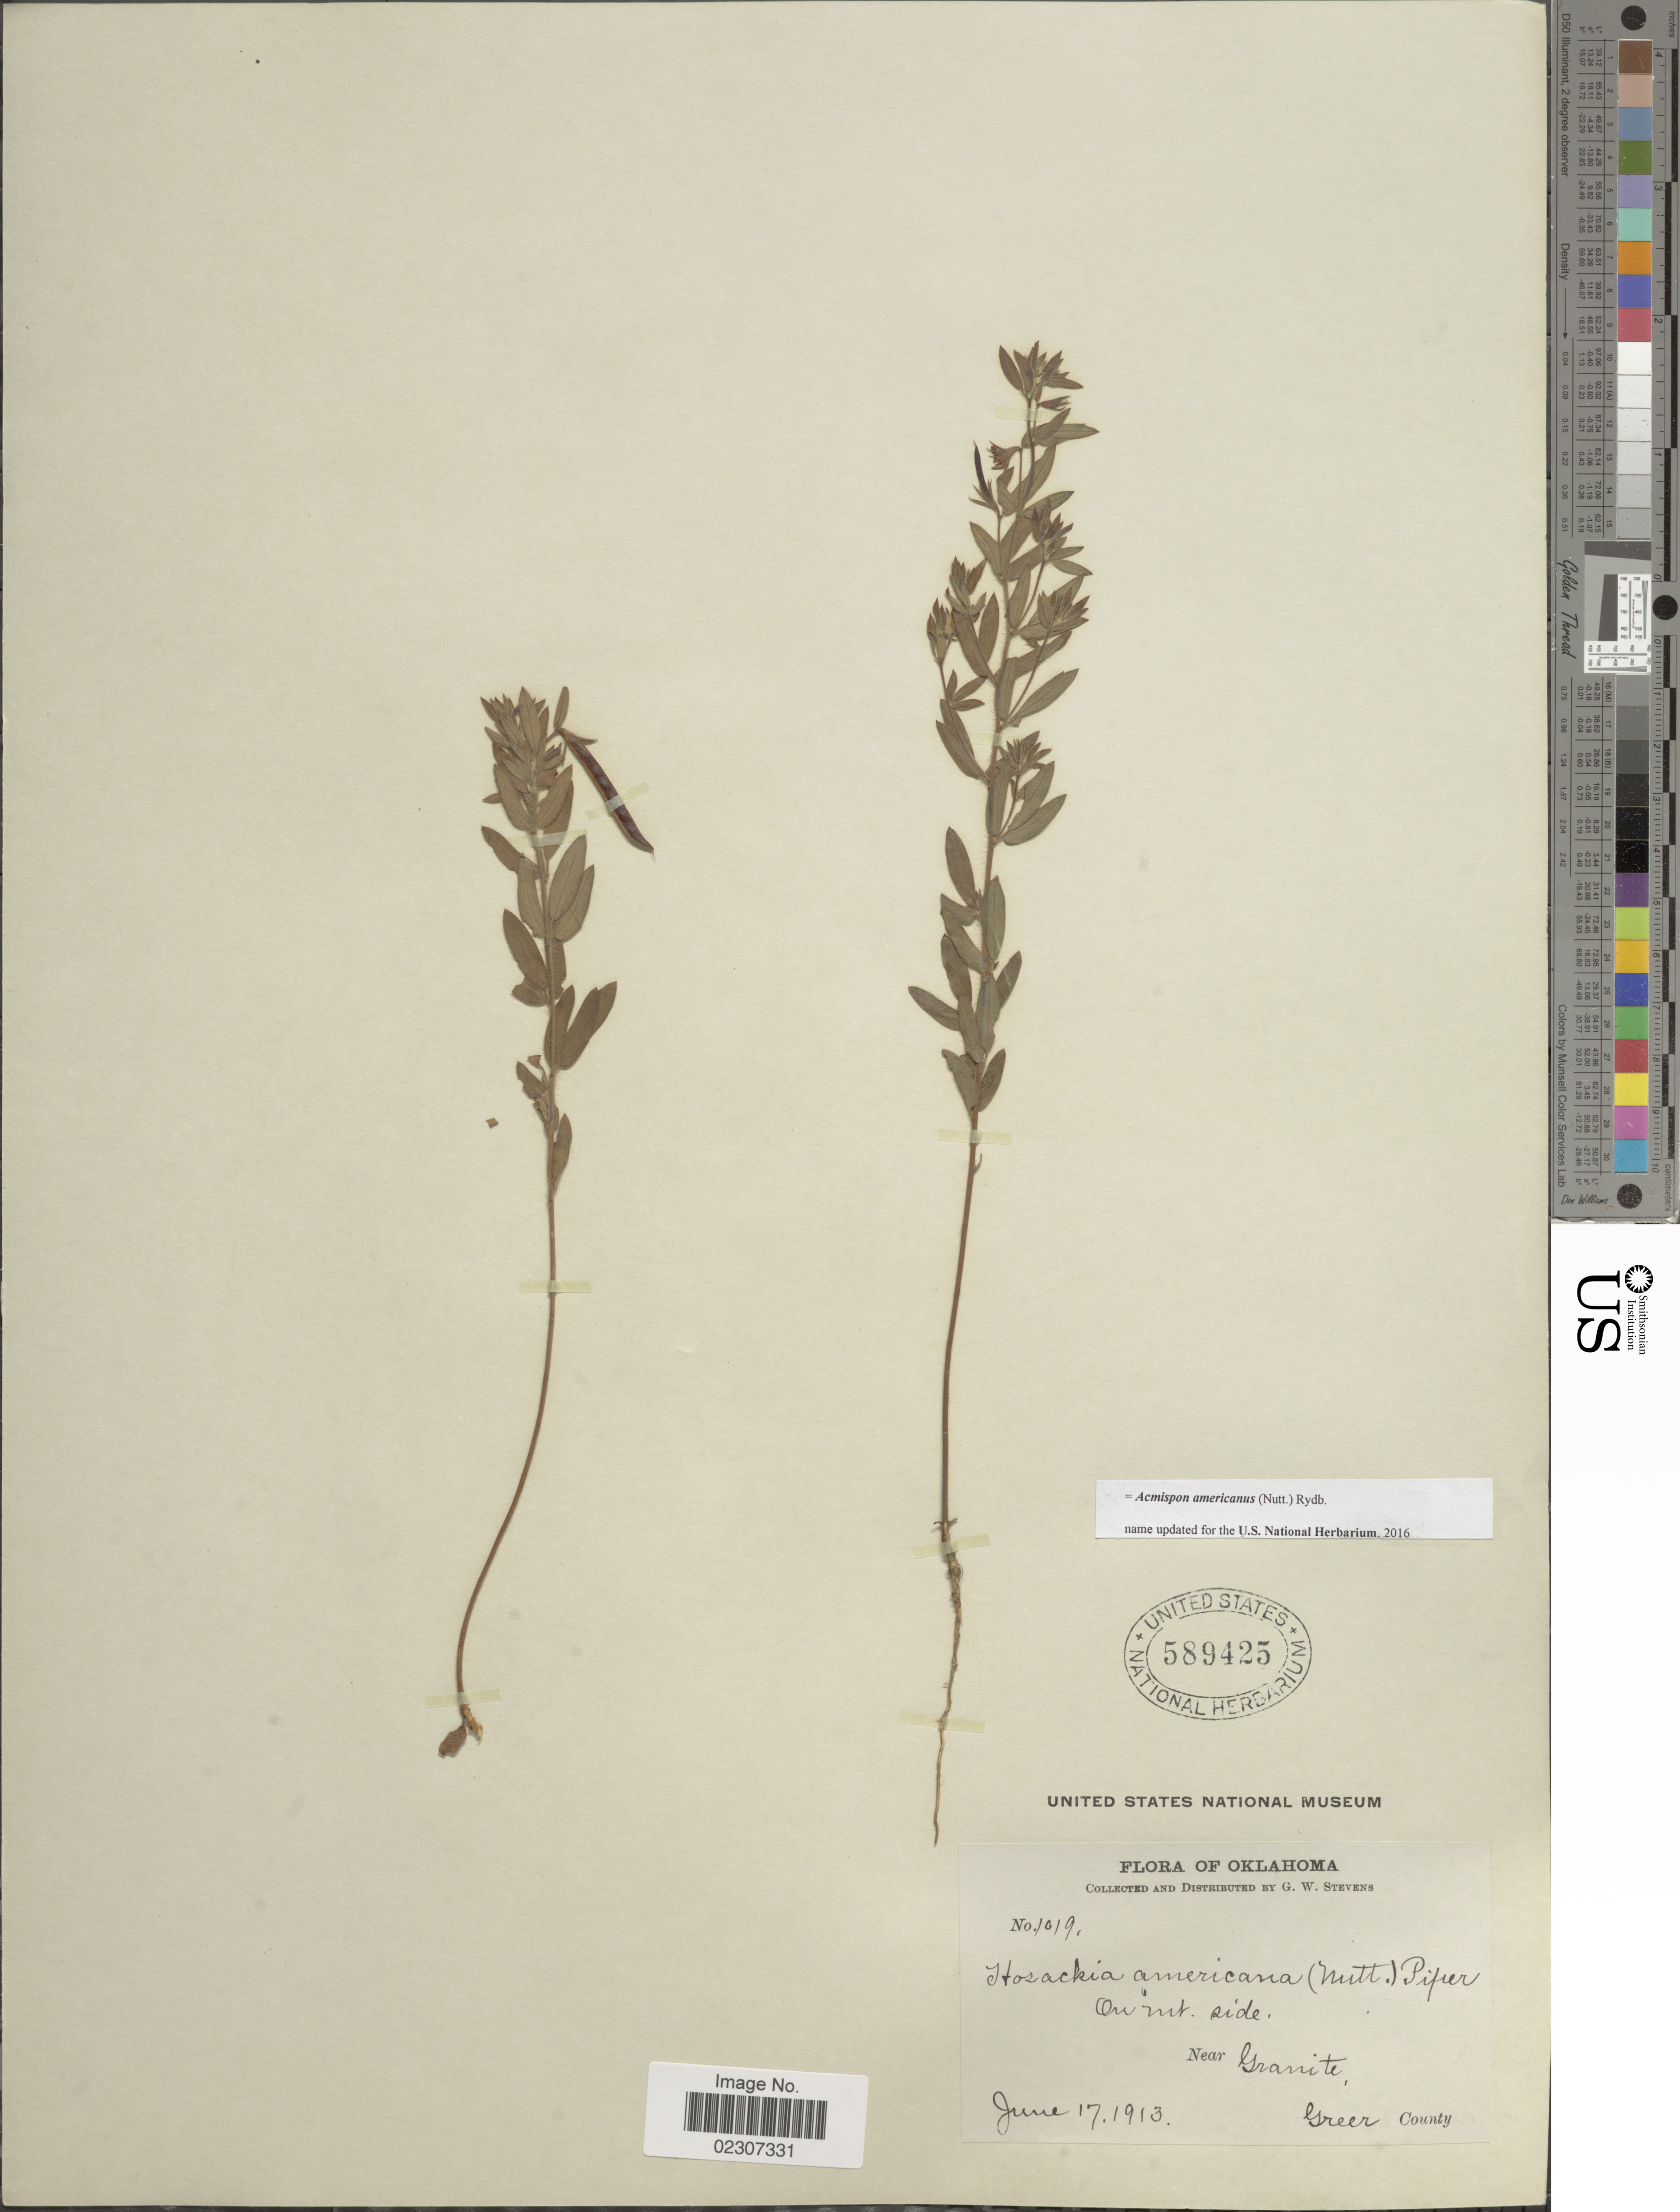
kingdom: Plantae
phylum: Tracheophyta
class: Magnoliopsida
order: Fabales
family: Fabaceae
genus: Acmispon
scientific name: Acmispon americanus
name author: (Nutt.) Rydb.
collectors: G. W. Stevens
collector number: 1019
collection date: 1913-06-17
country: United States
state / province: Oklahoma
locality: Oklahoma, On Mt. side, Near Granite.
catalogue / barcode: US 589425